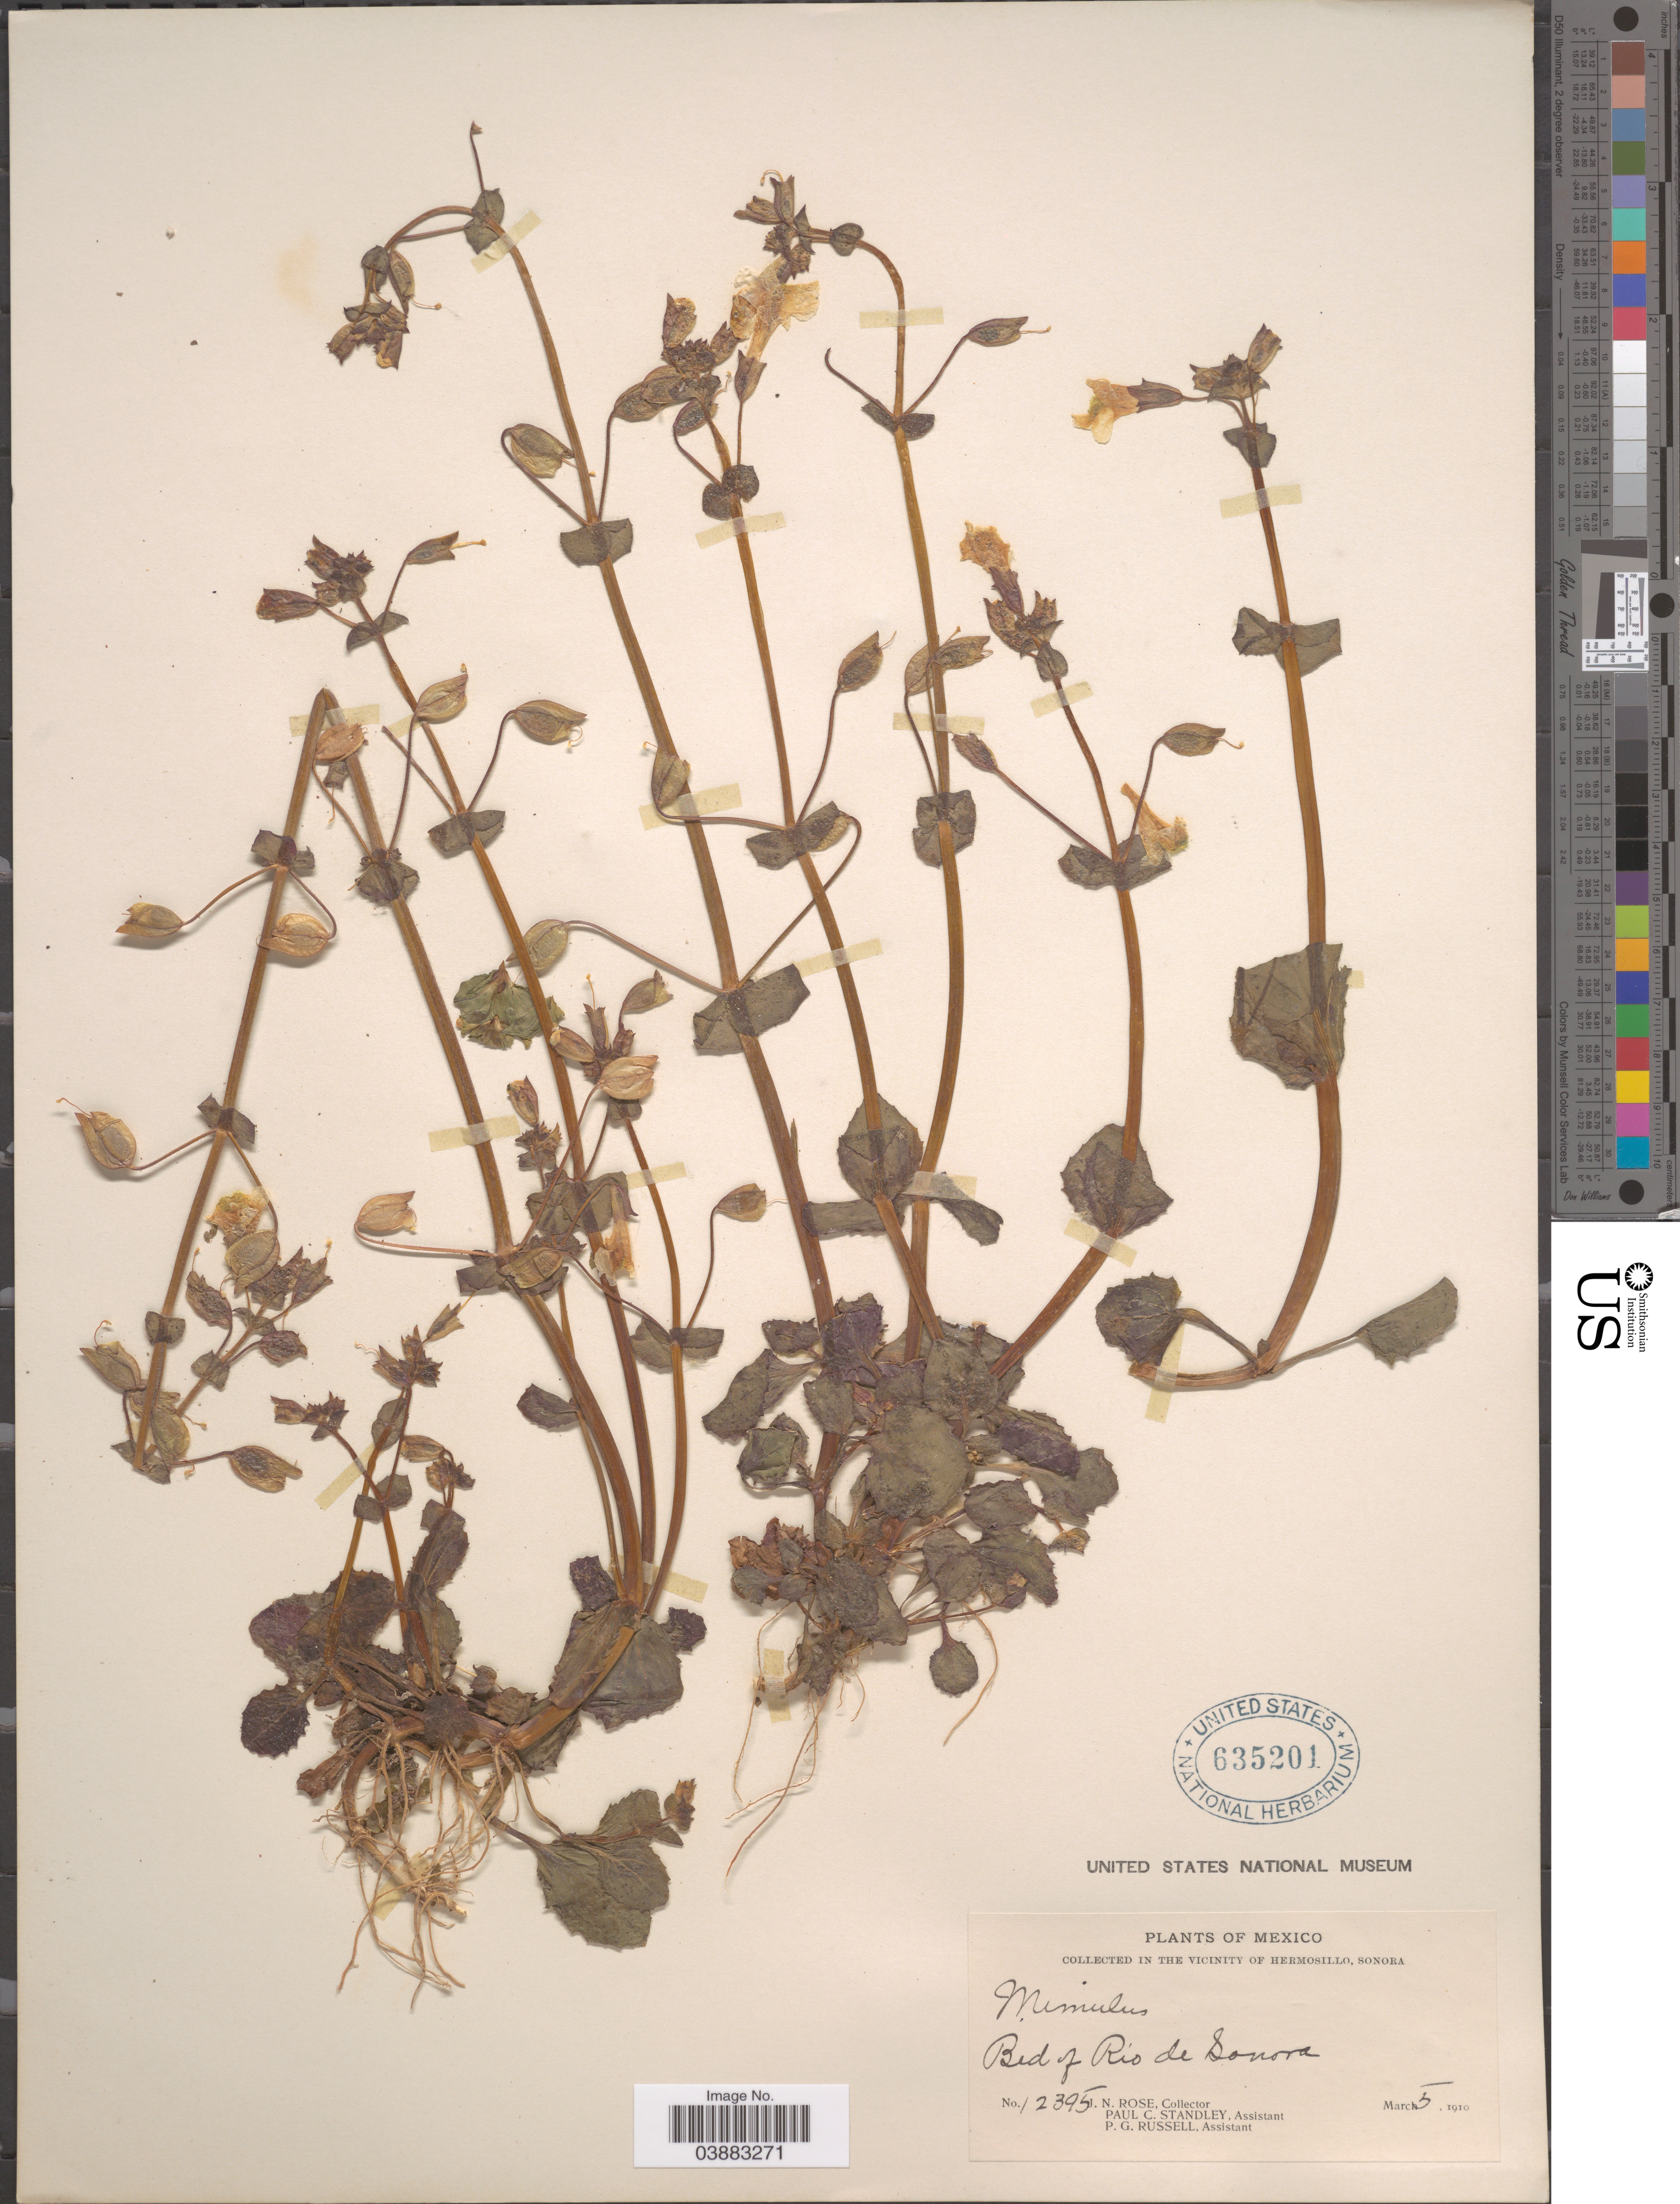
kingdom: Plantae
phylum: Tracheophyta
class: Magnoliopsida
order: Lamiales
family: Phrymaceae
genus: Mimulus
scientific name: Mimulus guttatus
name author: DC.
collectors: J. N. Rose, P. C. Standley & P. G. Russell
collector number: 12395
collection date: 1910-03-05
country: Mexico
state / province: Sonora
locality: In the vicinity of Hermosillo. Bed of Rio de Sonora.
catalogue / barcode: US 635201